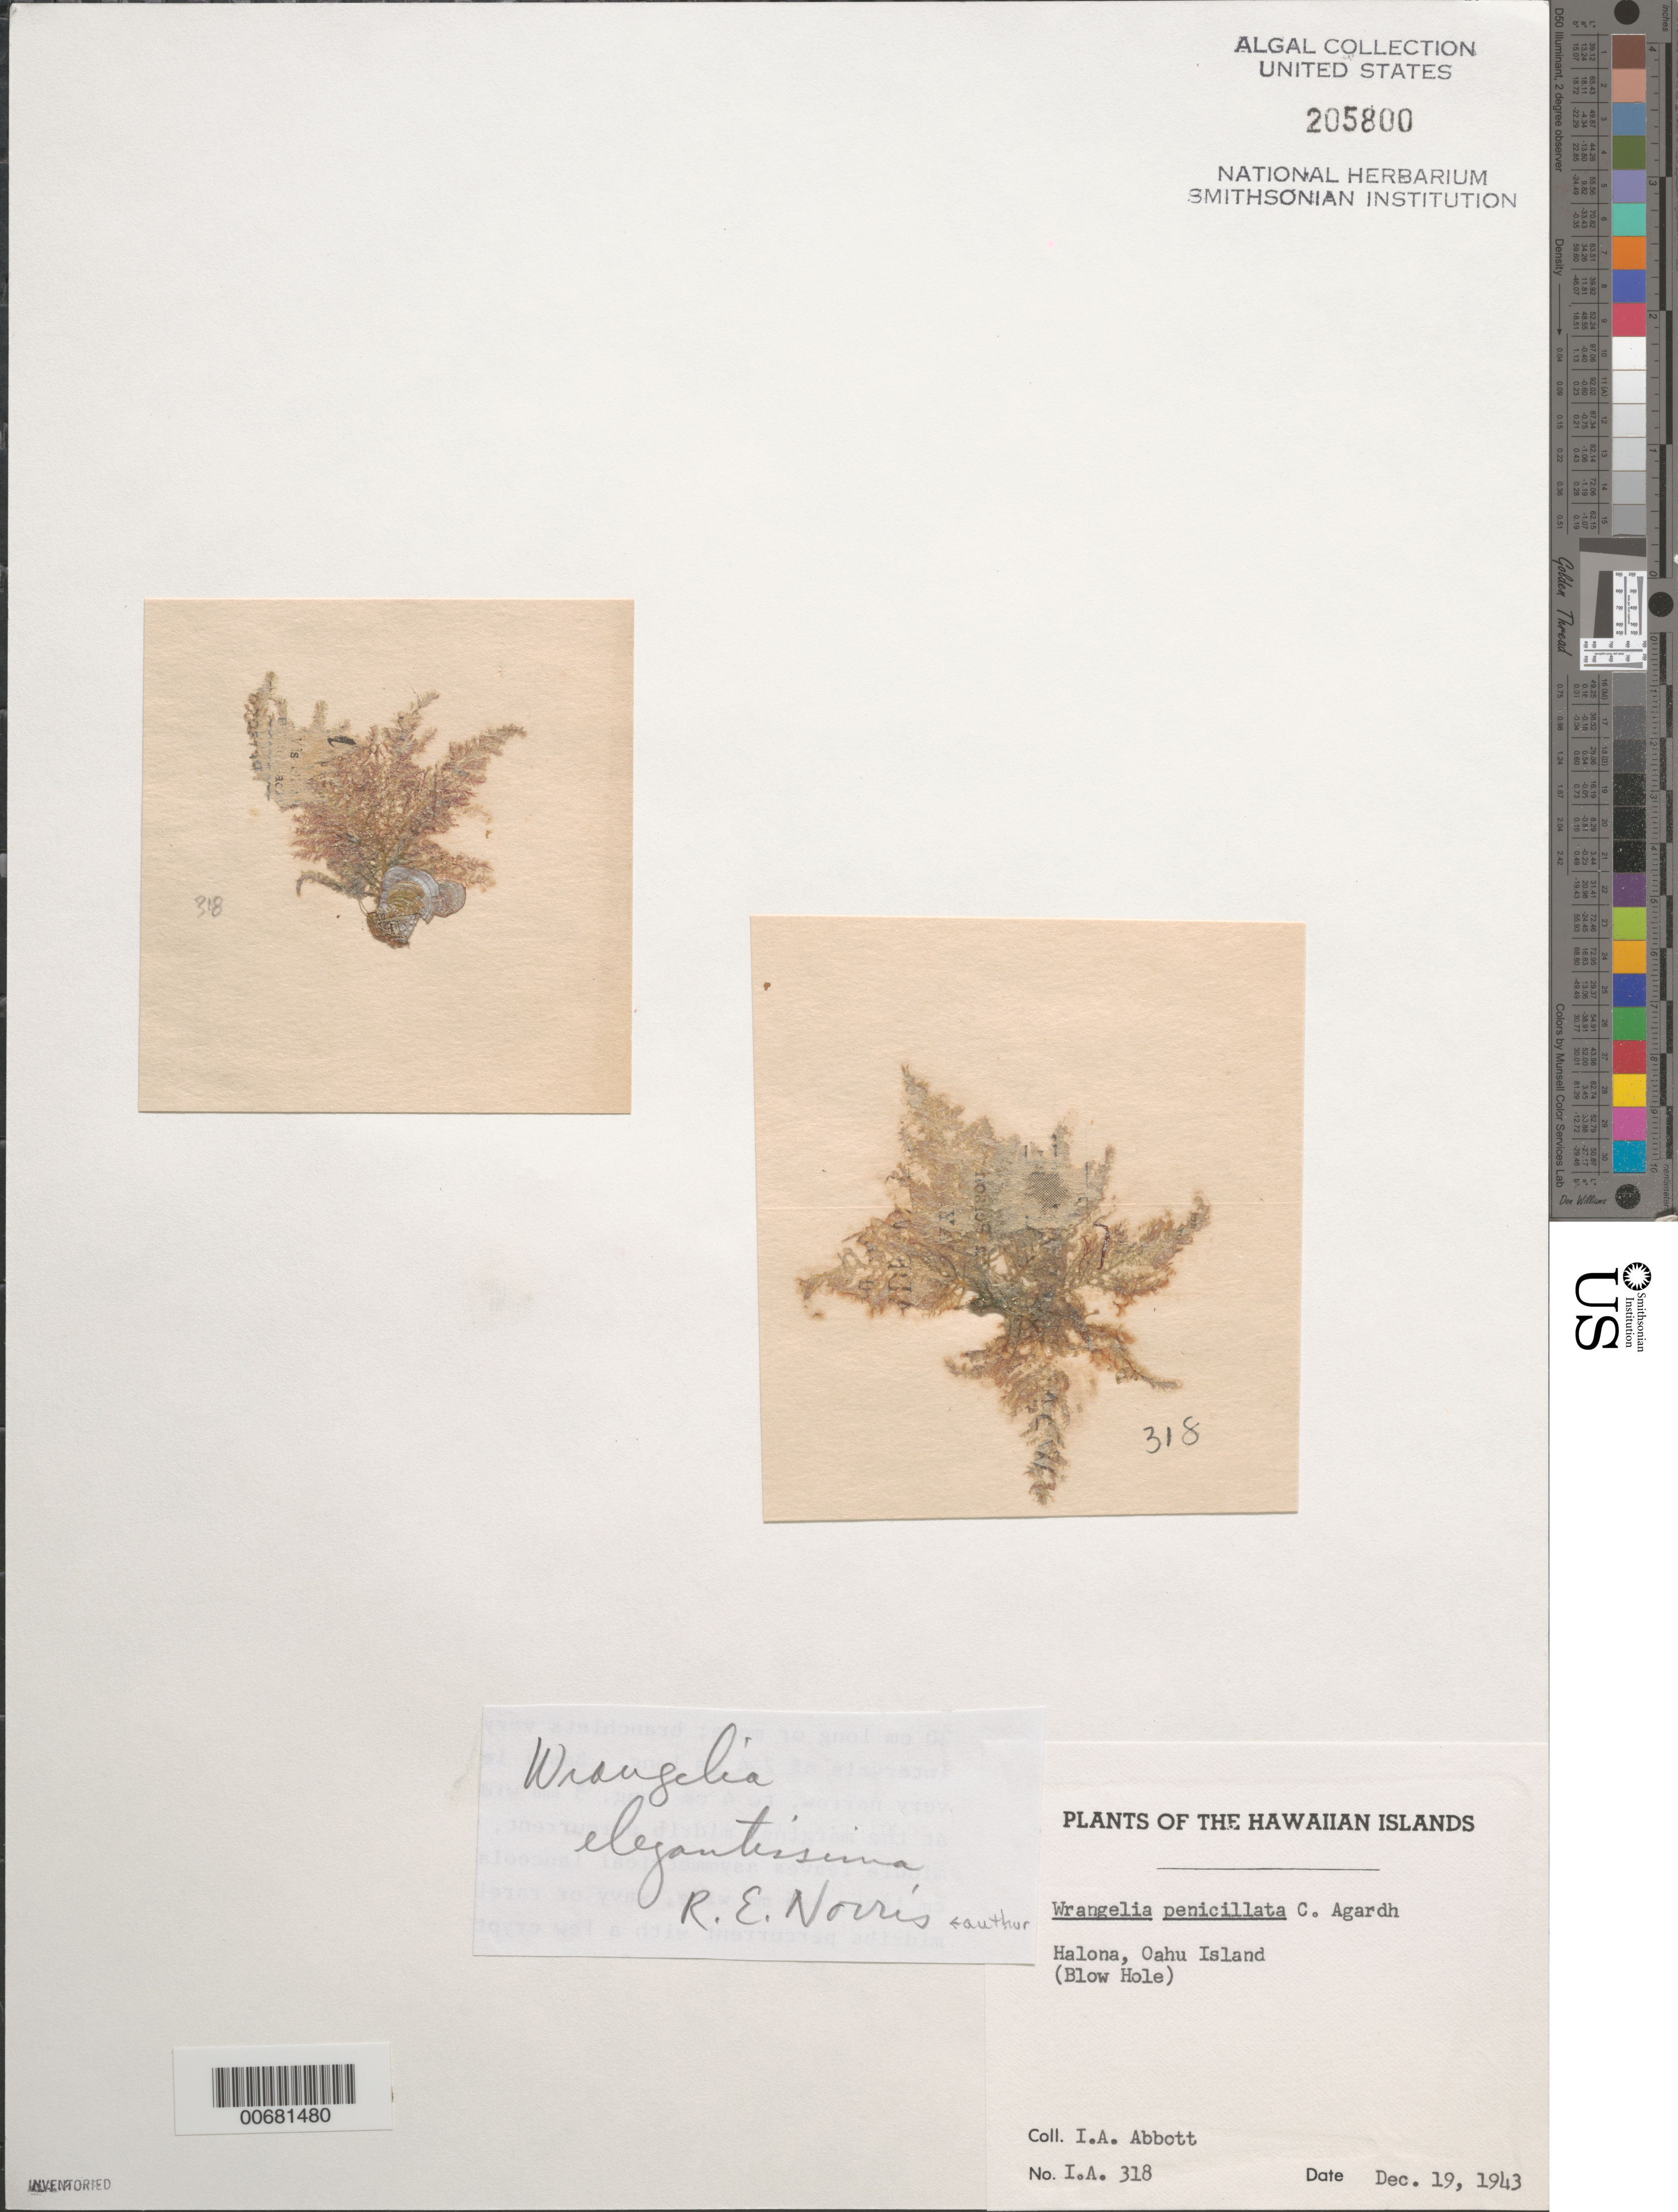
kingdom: Plantae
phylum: Rhodophyta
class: Florideophyceae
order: Ceramiales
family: Wrangeliaceae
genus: Wrangelia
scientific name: Wrangelia elegantissima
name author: R.E. Norris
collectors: I. A. Abbott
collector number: IAA 318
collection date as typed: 19 Dec 1943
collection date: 1943-12-19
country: United States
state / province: Hawaii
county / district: Honolulu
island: Oahu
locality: Halona, Blow Hole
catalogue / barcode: US 205800